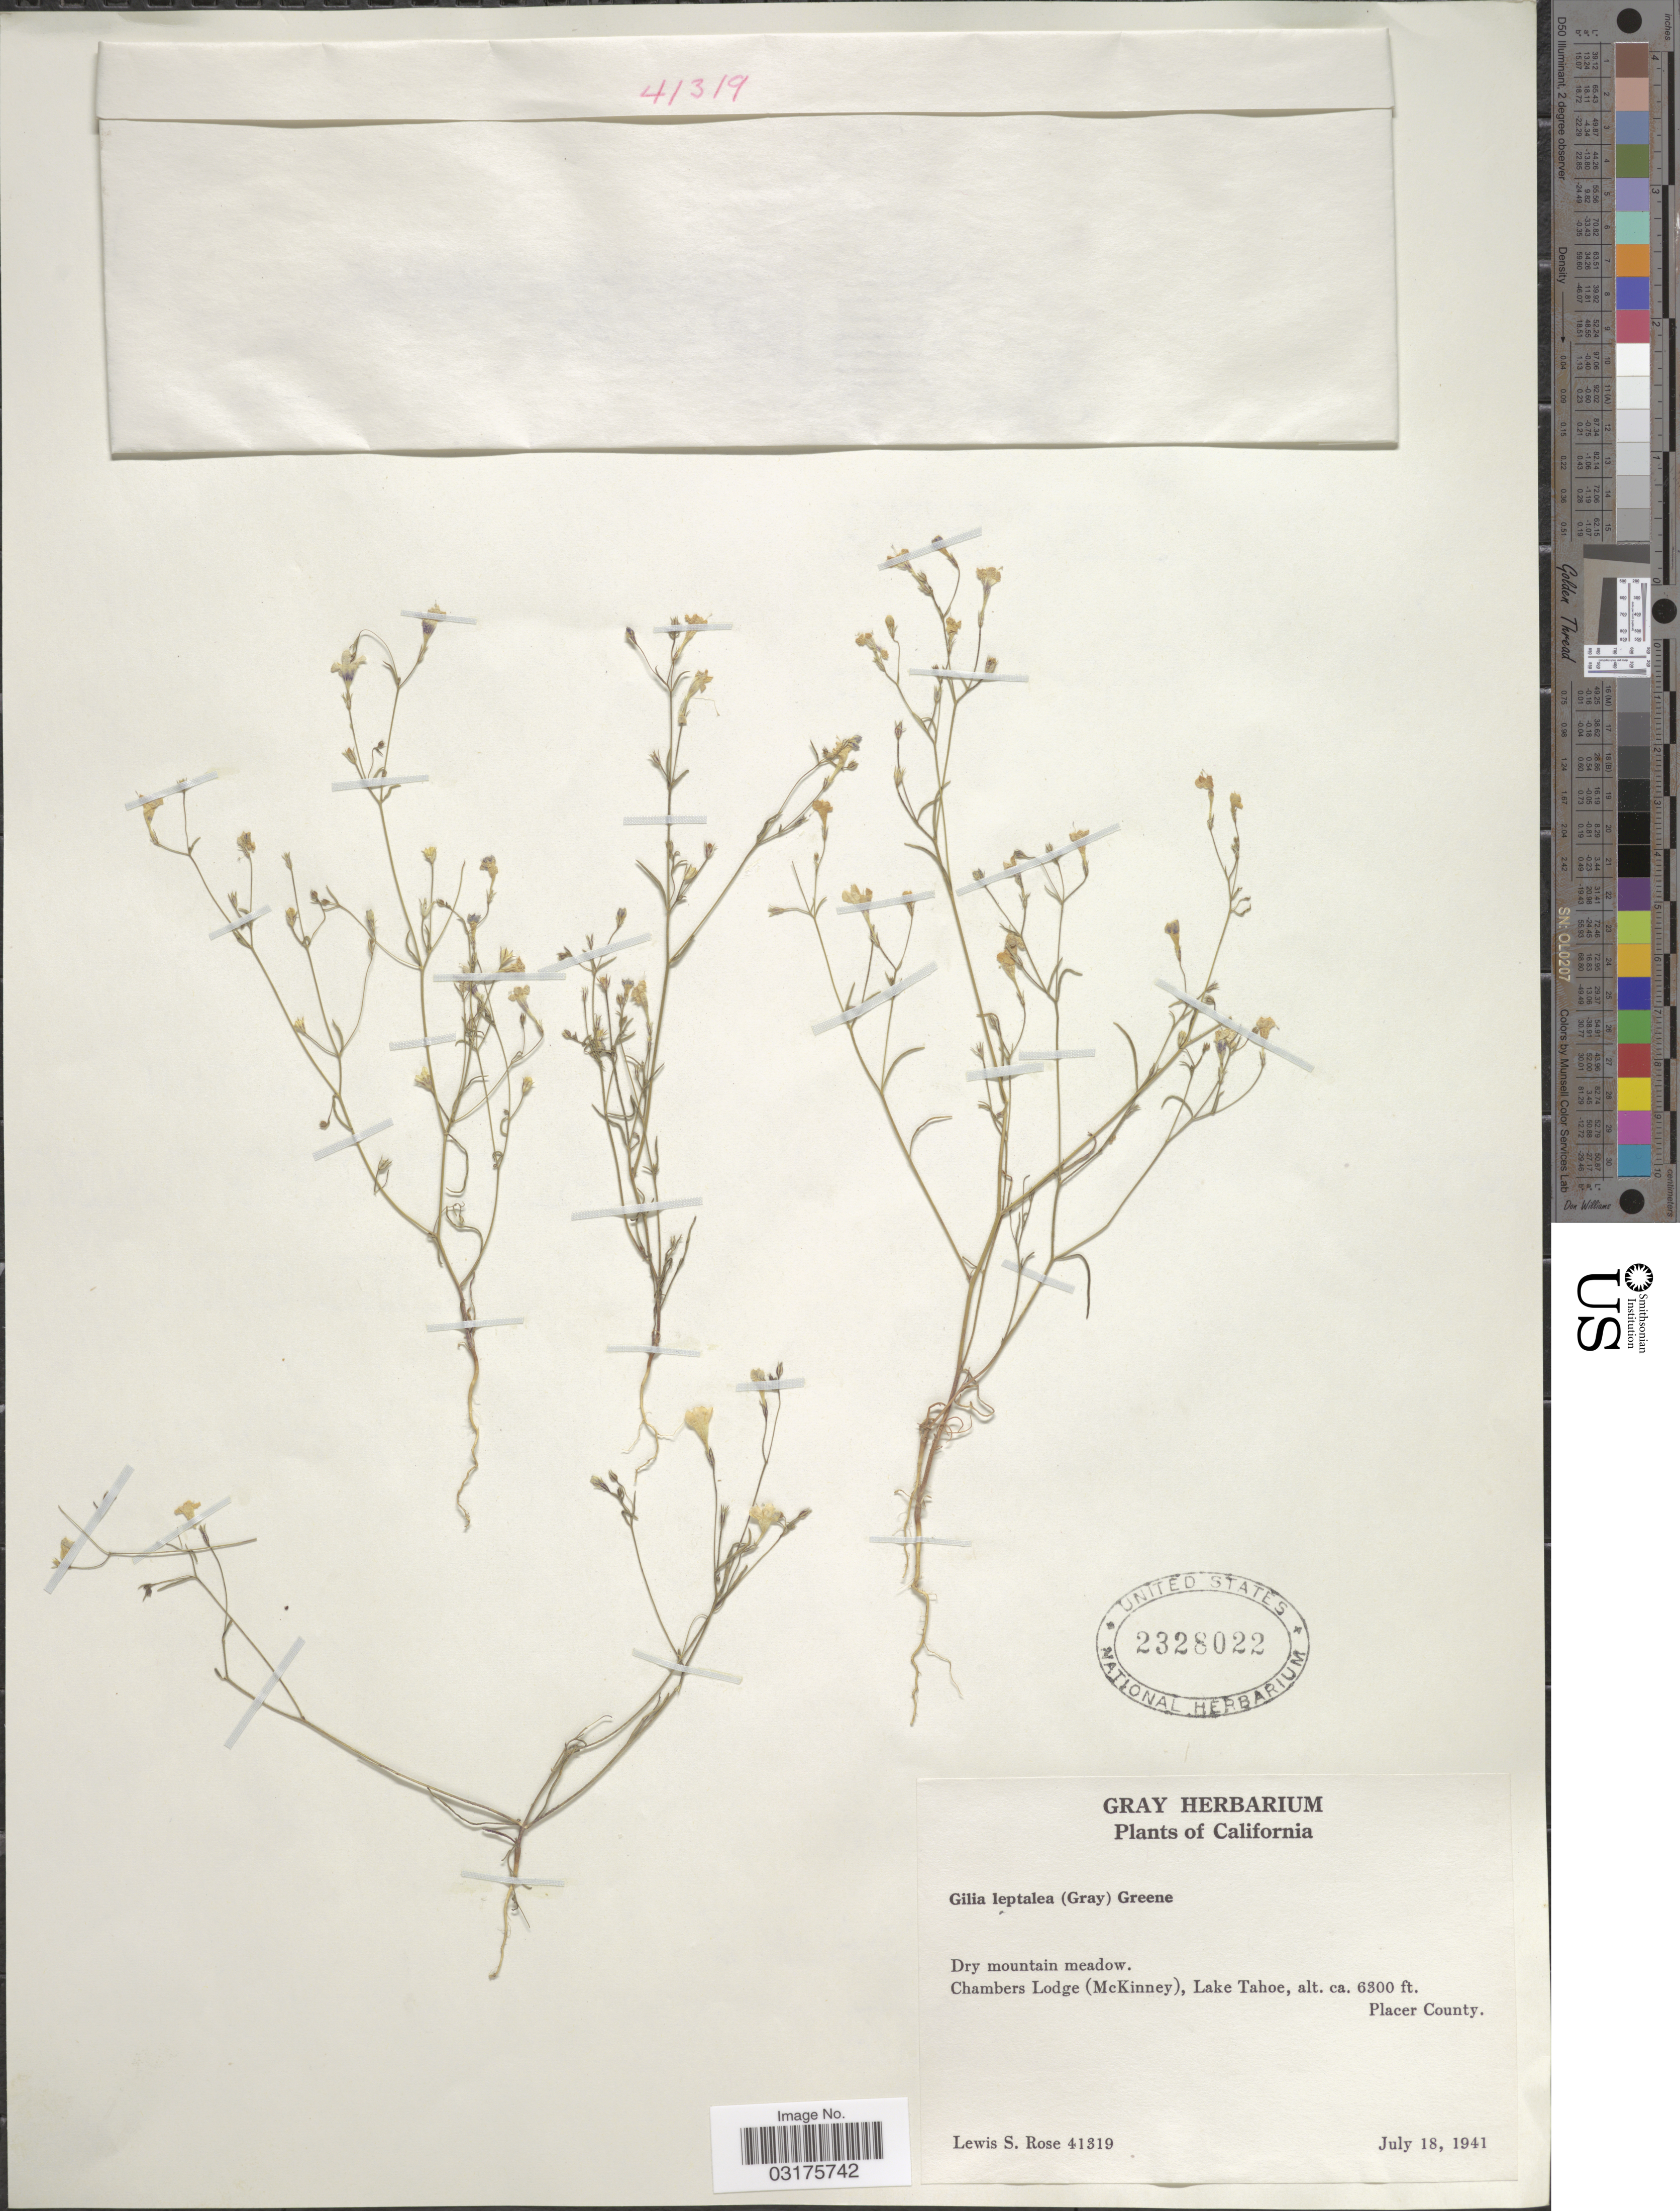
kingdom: Plantae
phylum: Tracheophyta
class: Magnoliopsida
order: Ericales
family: Polemoniaceae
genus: Navarretia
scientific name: Navarretia leptalea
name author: (A. Gray) L.A. Johnson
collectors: L. S. Rose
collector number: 41319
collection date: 1941-07-18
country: United States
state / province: California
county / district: Placer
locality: Dry mountain meadow. Chambers Lodge (McKinney), Lake Tahoe. Placer County.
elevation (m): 1920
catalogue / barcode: US 2328022